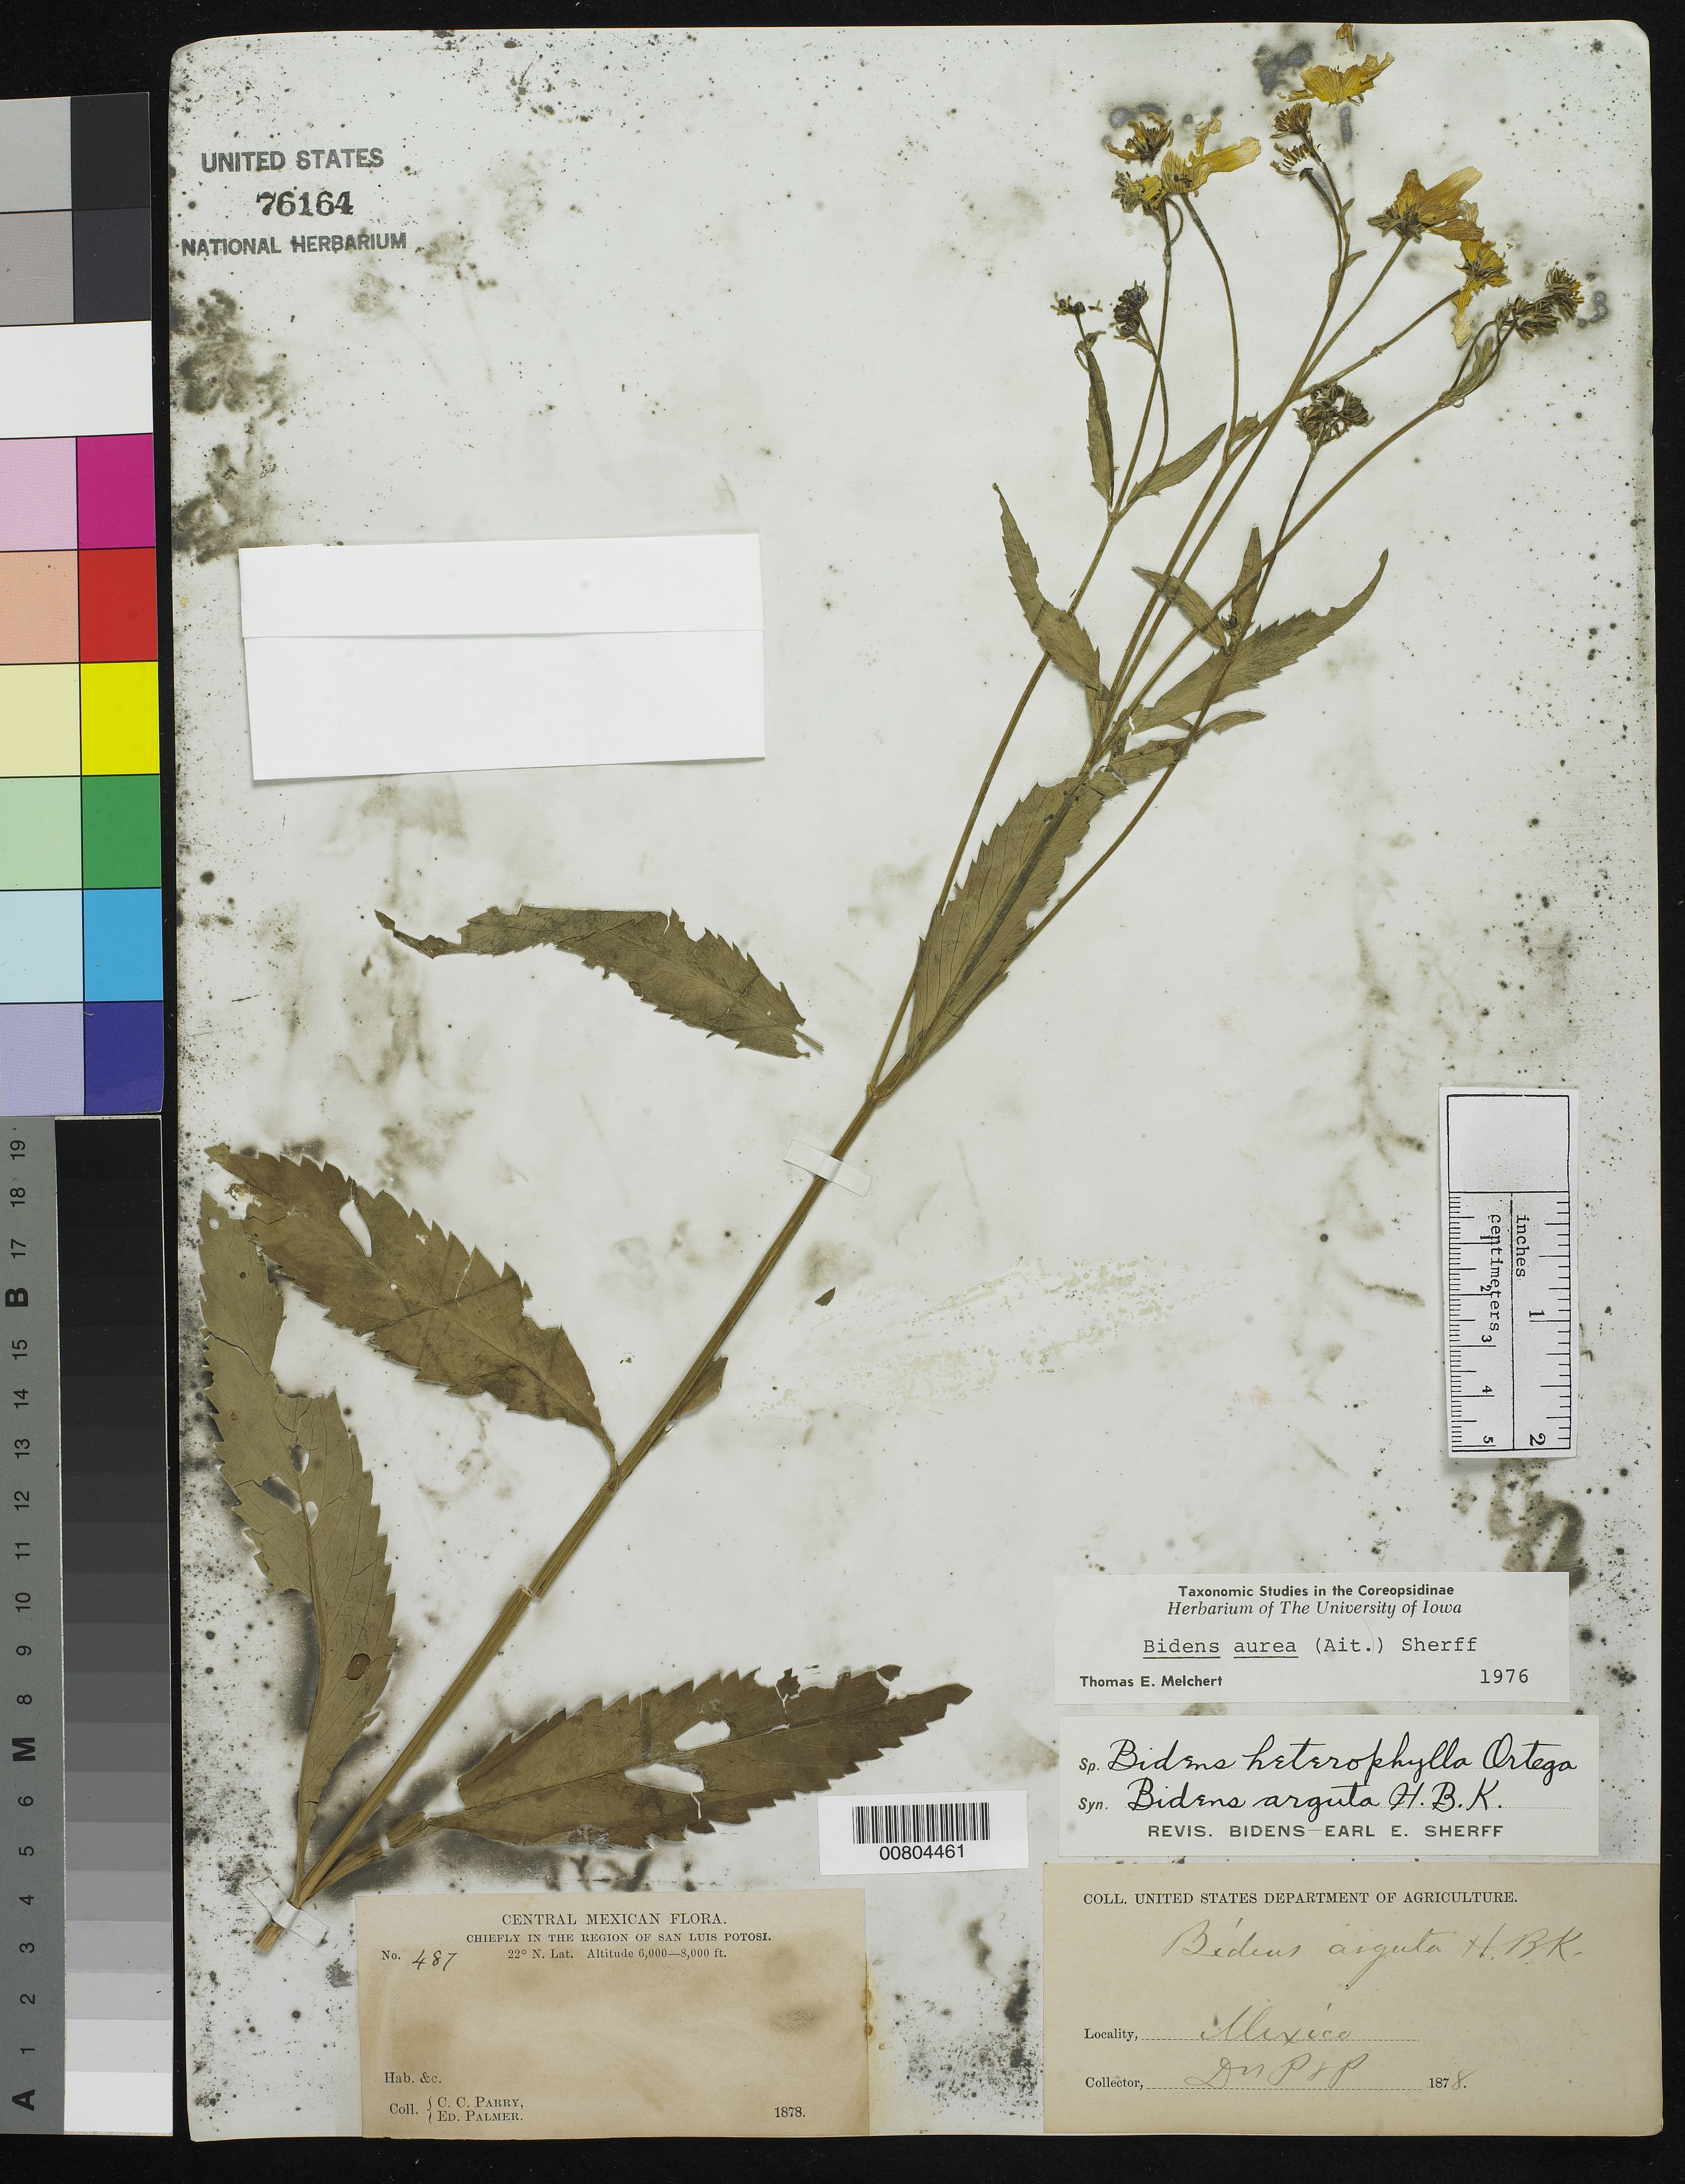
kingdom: Plantae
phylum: Tracheophyta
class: Magnoliopsida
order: Asterales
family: Asteraceae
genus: Bidens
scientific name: Bidens aurea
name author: (Aiton) Sherff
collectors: C. C. Parry & E. Palmer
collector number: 487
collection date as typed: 1878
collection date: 1878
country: Mexico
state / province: San Luis Potosí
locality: Chiefly in the region of San Luis Potosí.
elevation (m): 1829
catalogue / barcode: US 76164